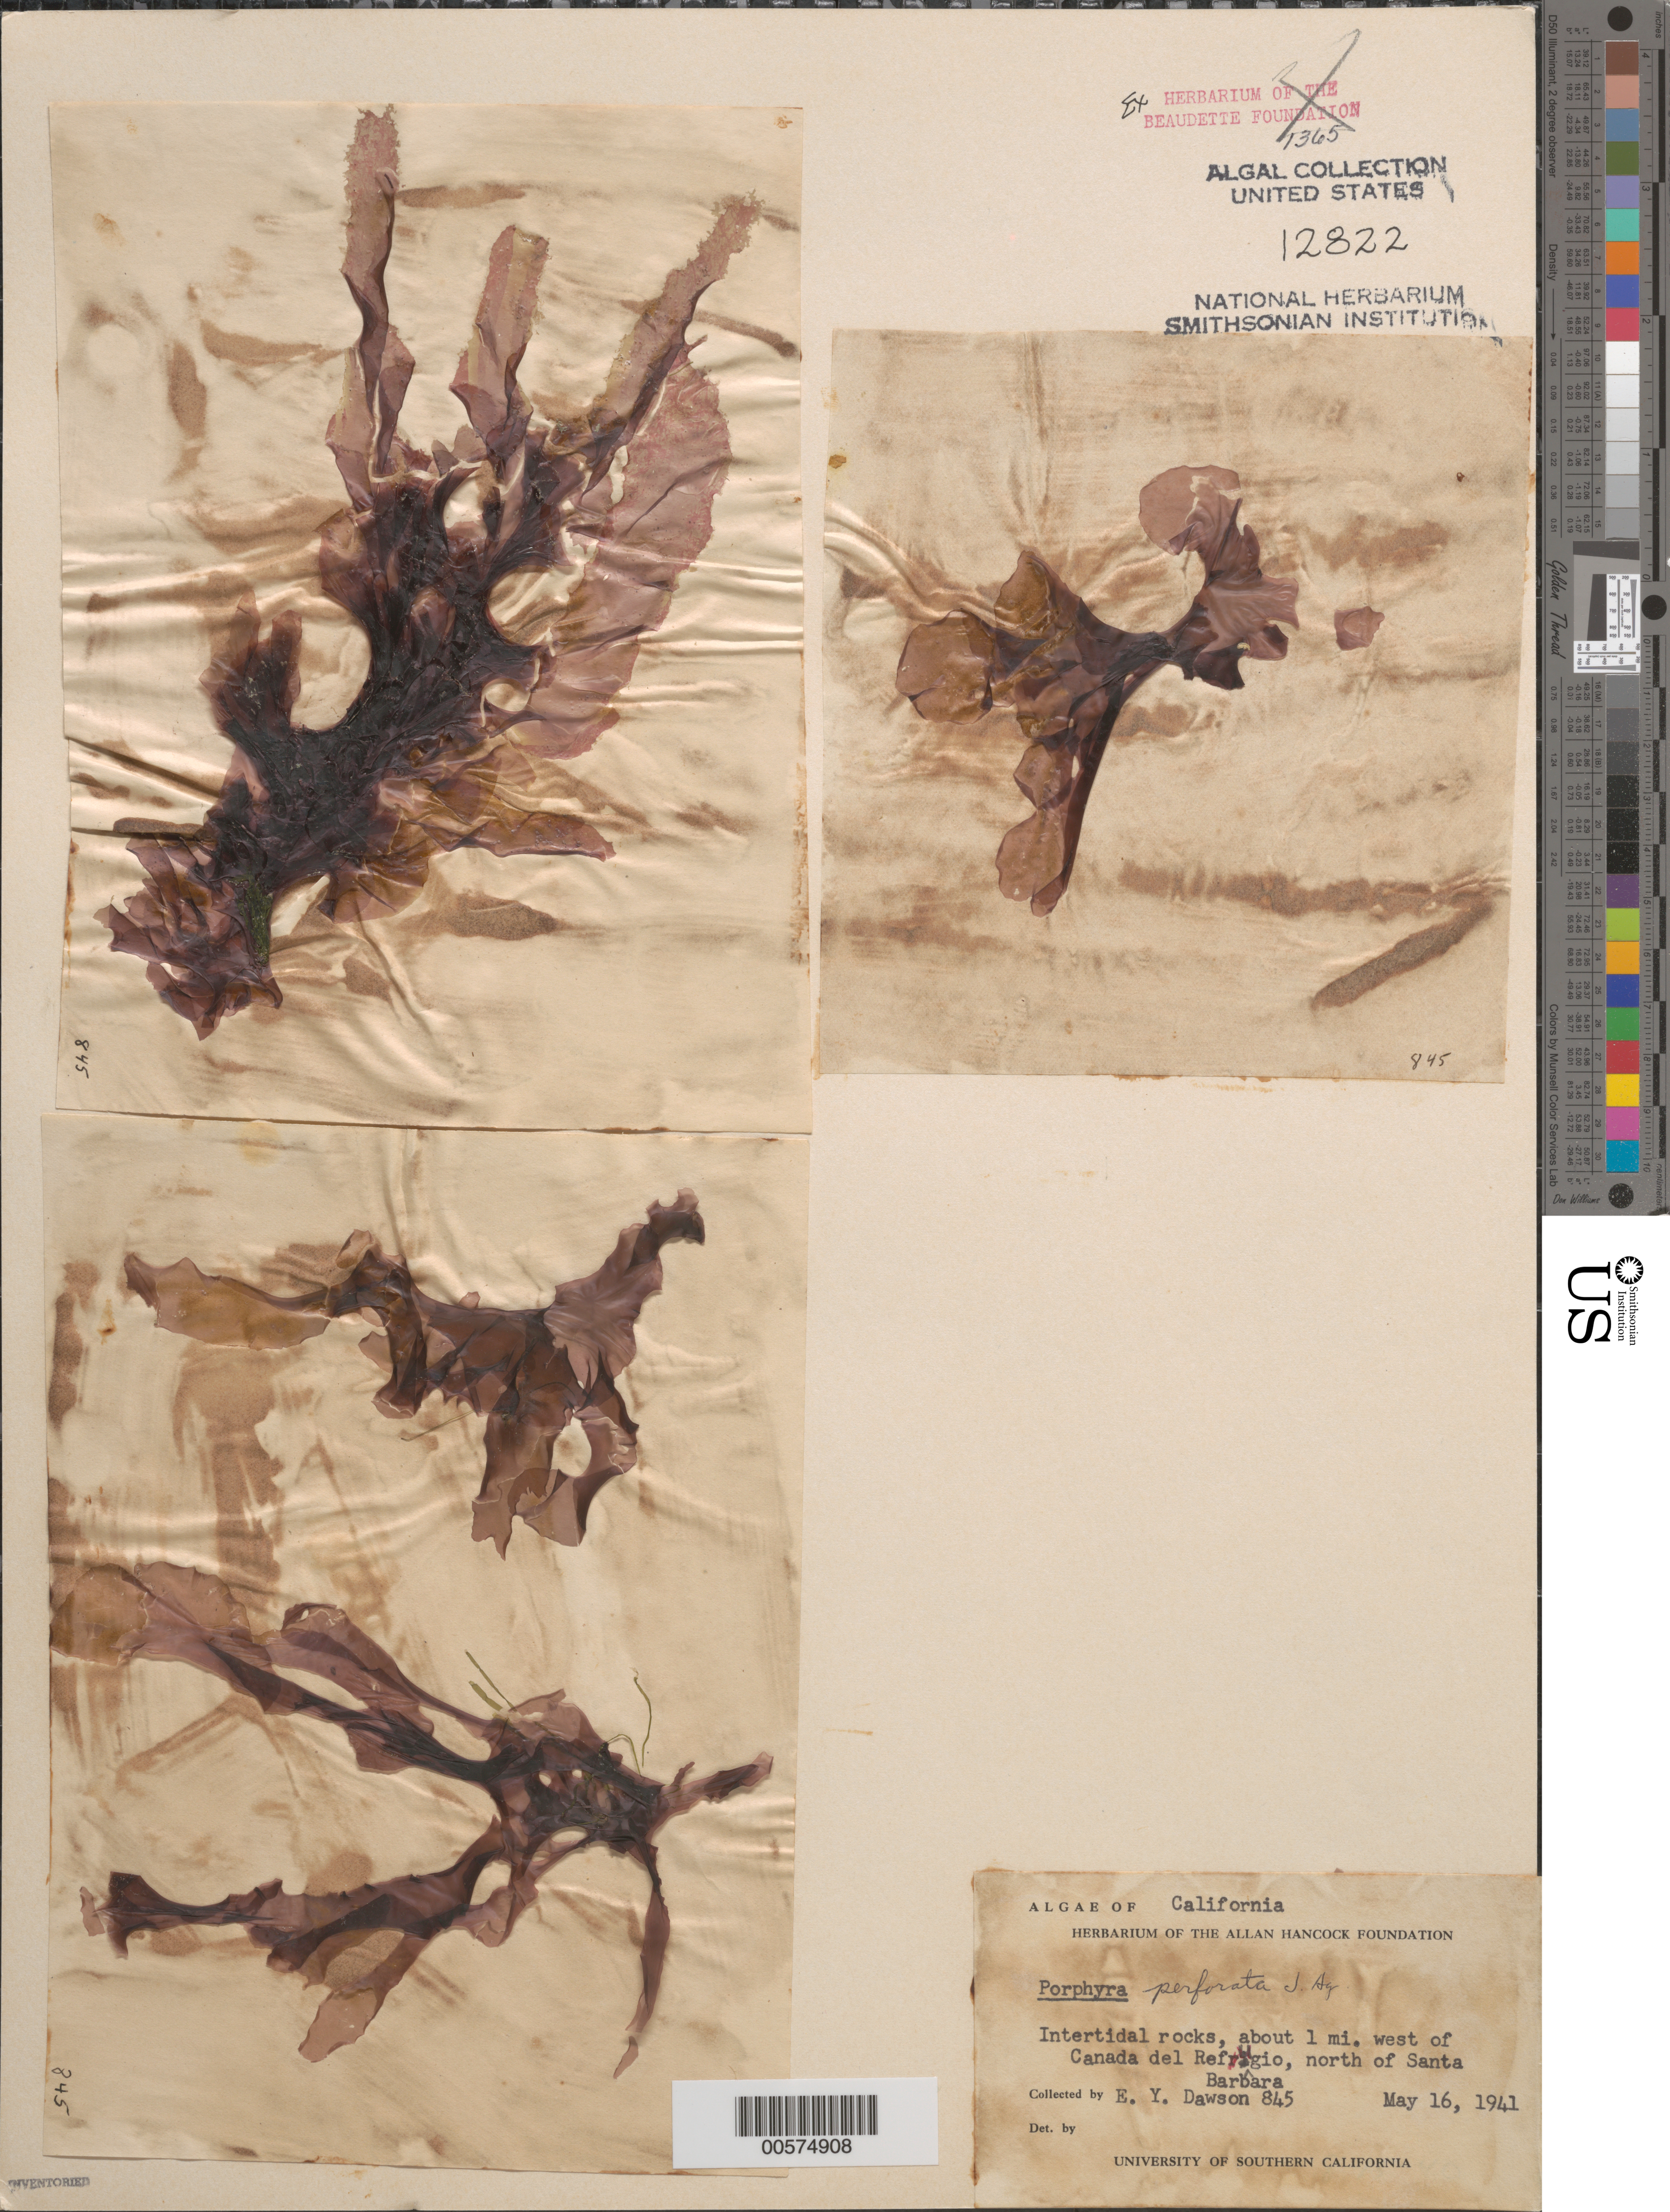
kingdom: Plantae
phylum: Rhodophyta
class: Bangiophyceae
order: Bangiales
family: Bangiaceae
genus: Pyropia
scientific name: Pyropia perforata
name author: (J. Agardh) S.C. Lindstrom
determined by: Algae name updating Project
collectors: E. Y. Dawson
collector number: EYD 845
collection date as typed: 16 May 1941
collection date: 1941-05-16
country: United States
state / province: California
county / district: Santa Barbara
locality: North of Santa Barbara, ca. 1 mile west of Canada del Refugio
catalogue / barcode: US 12822